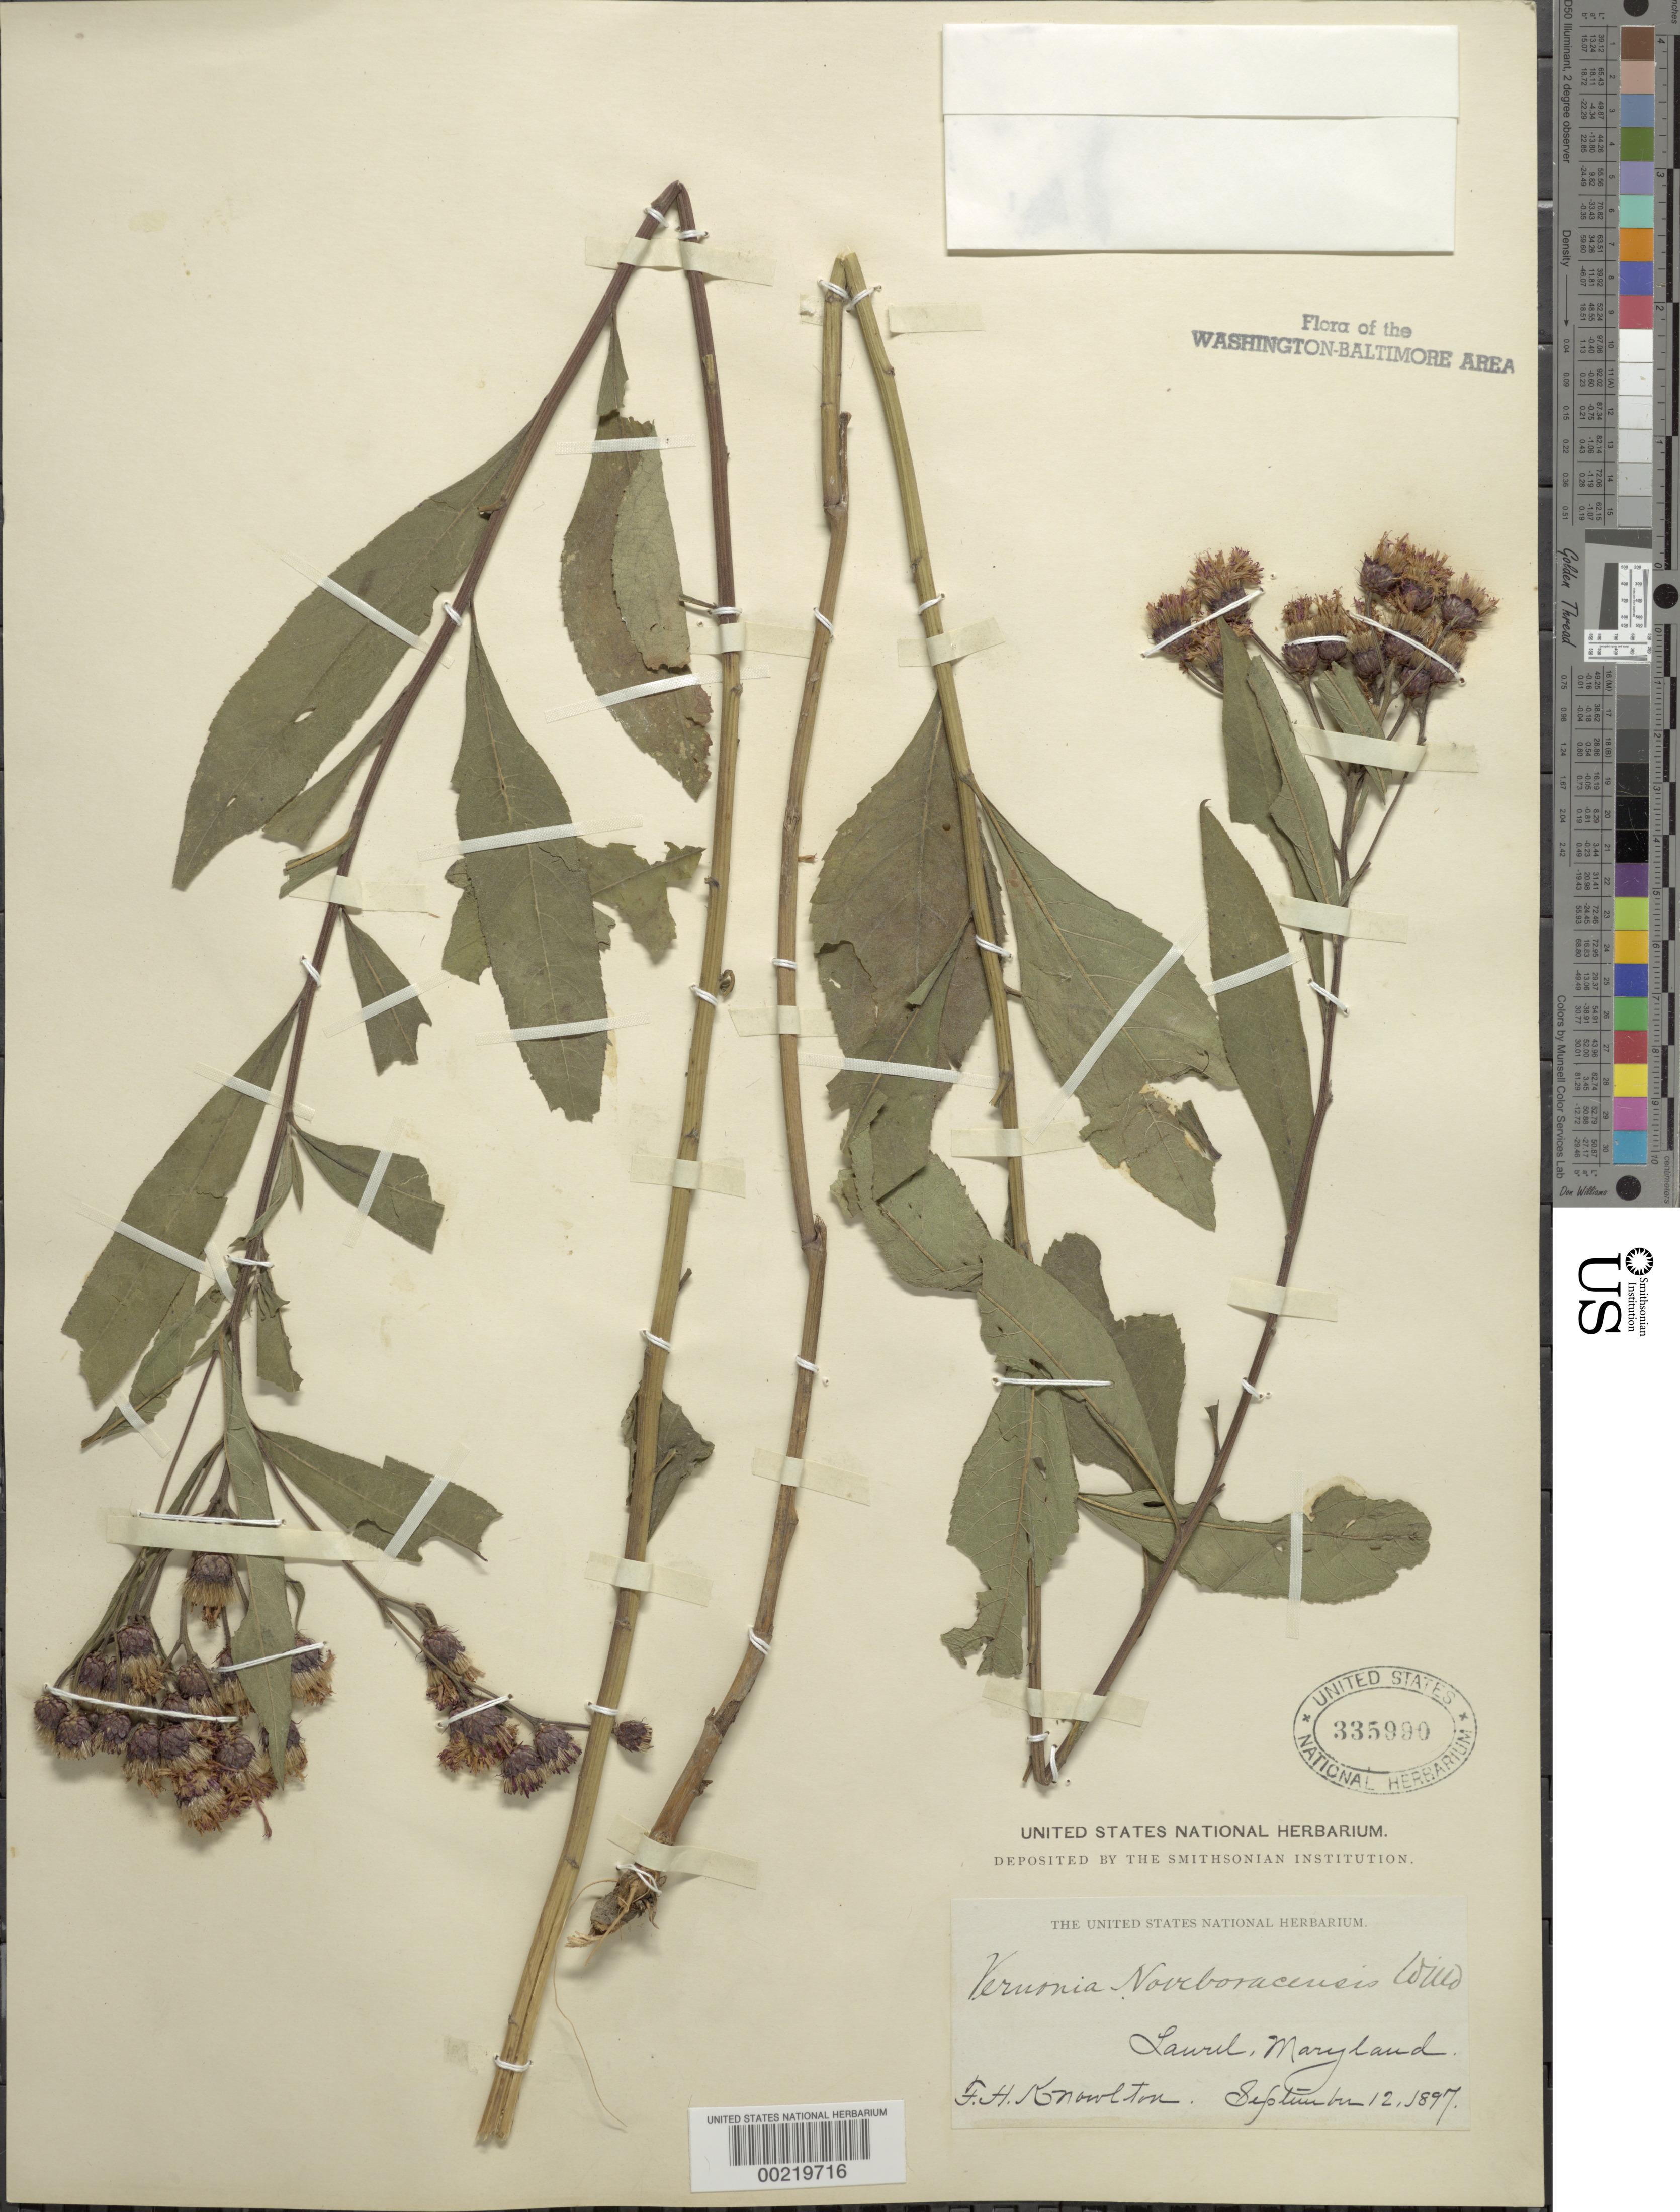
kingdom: Plantae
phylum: Tracheophyta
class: Magnoliopsida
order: Asterales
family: Asteraceae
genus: Vernonia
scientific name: Vernonia noveboracensis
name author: (L.) Michx.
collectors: F. H. Knowlton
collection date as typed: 12 Sep 1897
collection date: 1897-09-12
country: United States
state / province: Maryland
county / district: Prince George's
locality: Laurel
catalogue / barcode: US 335990